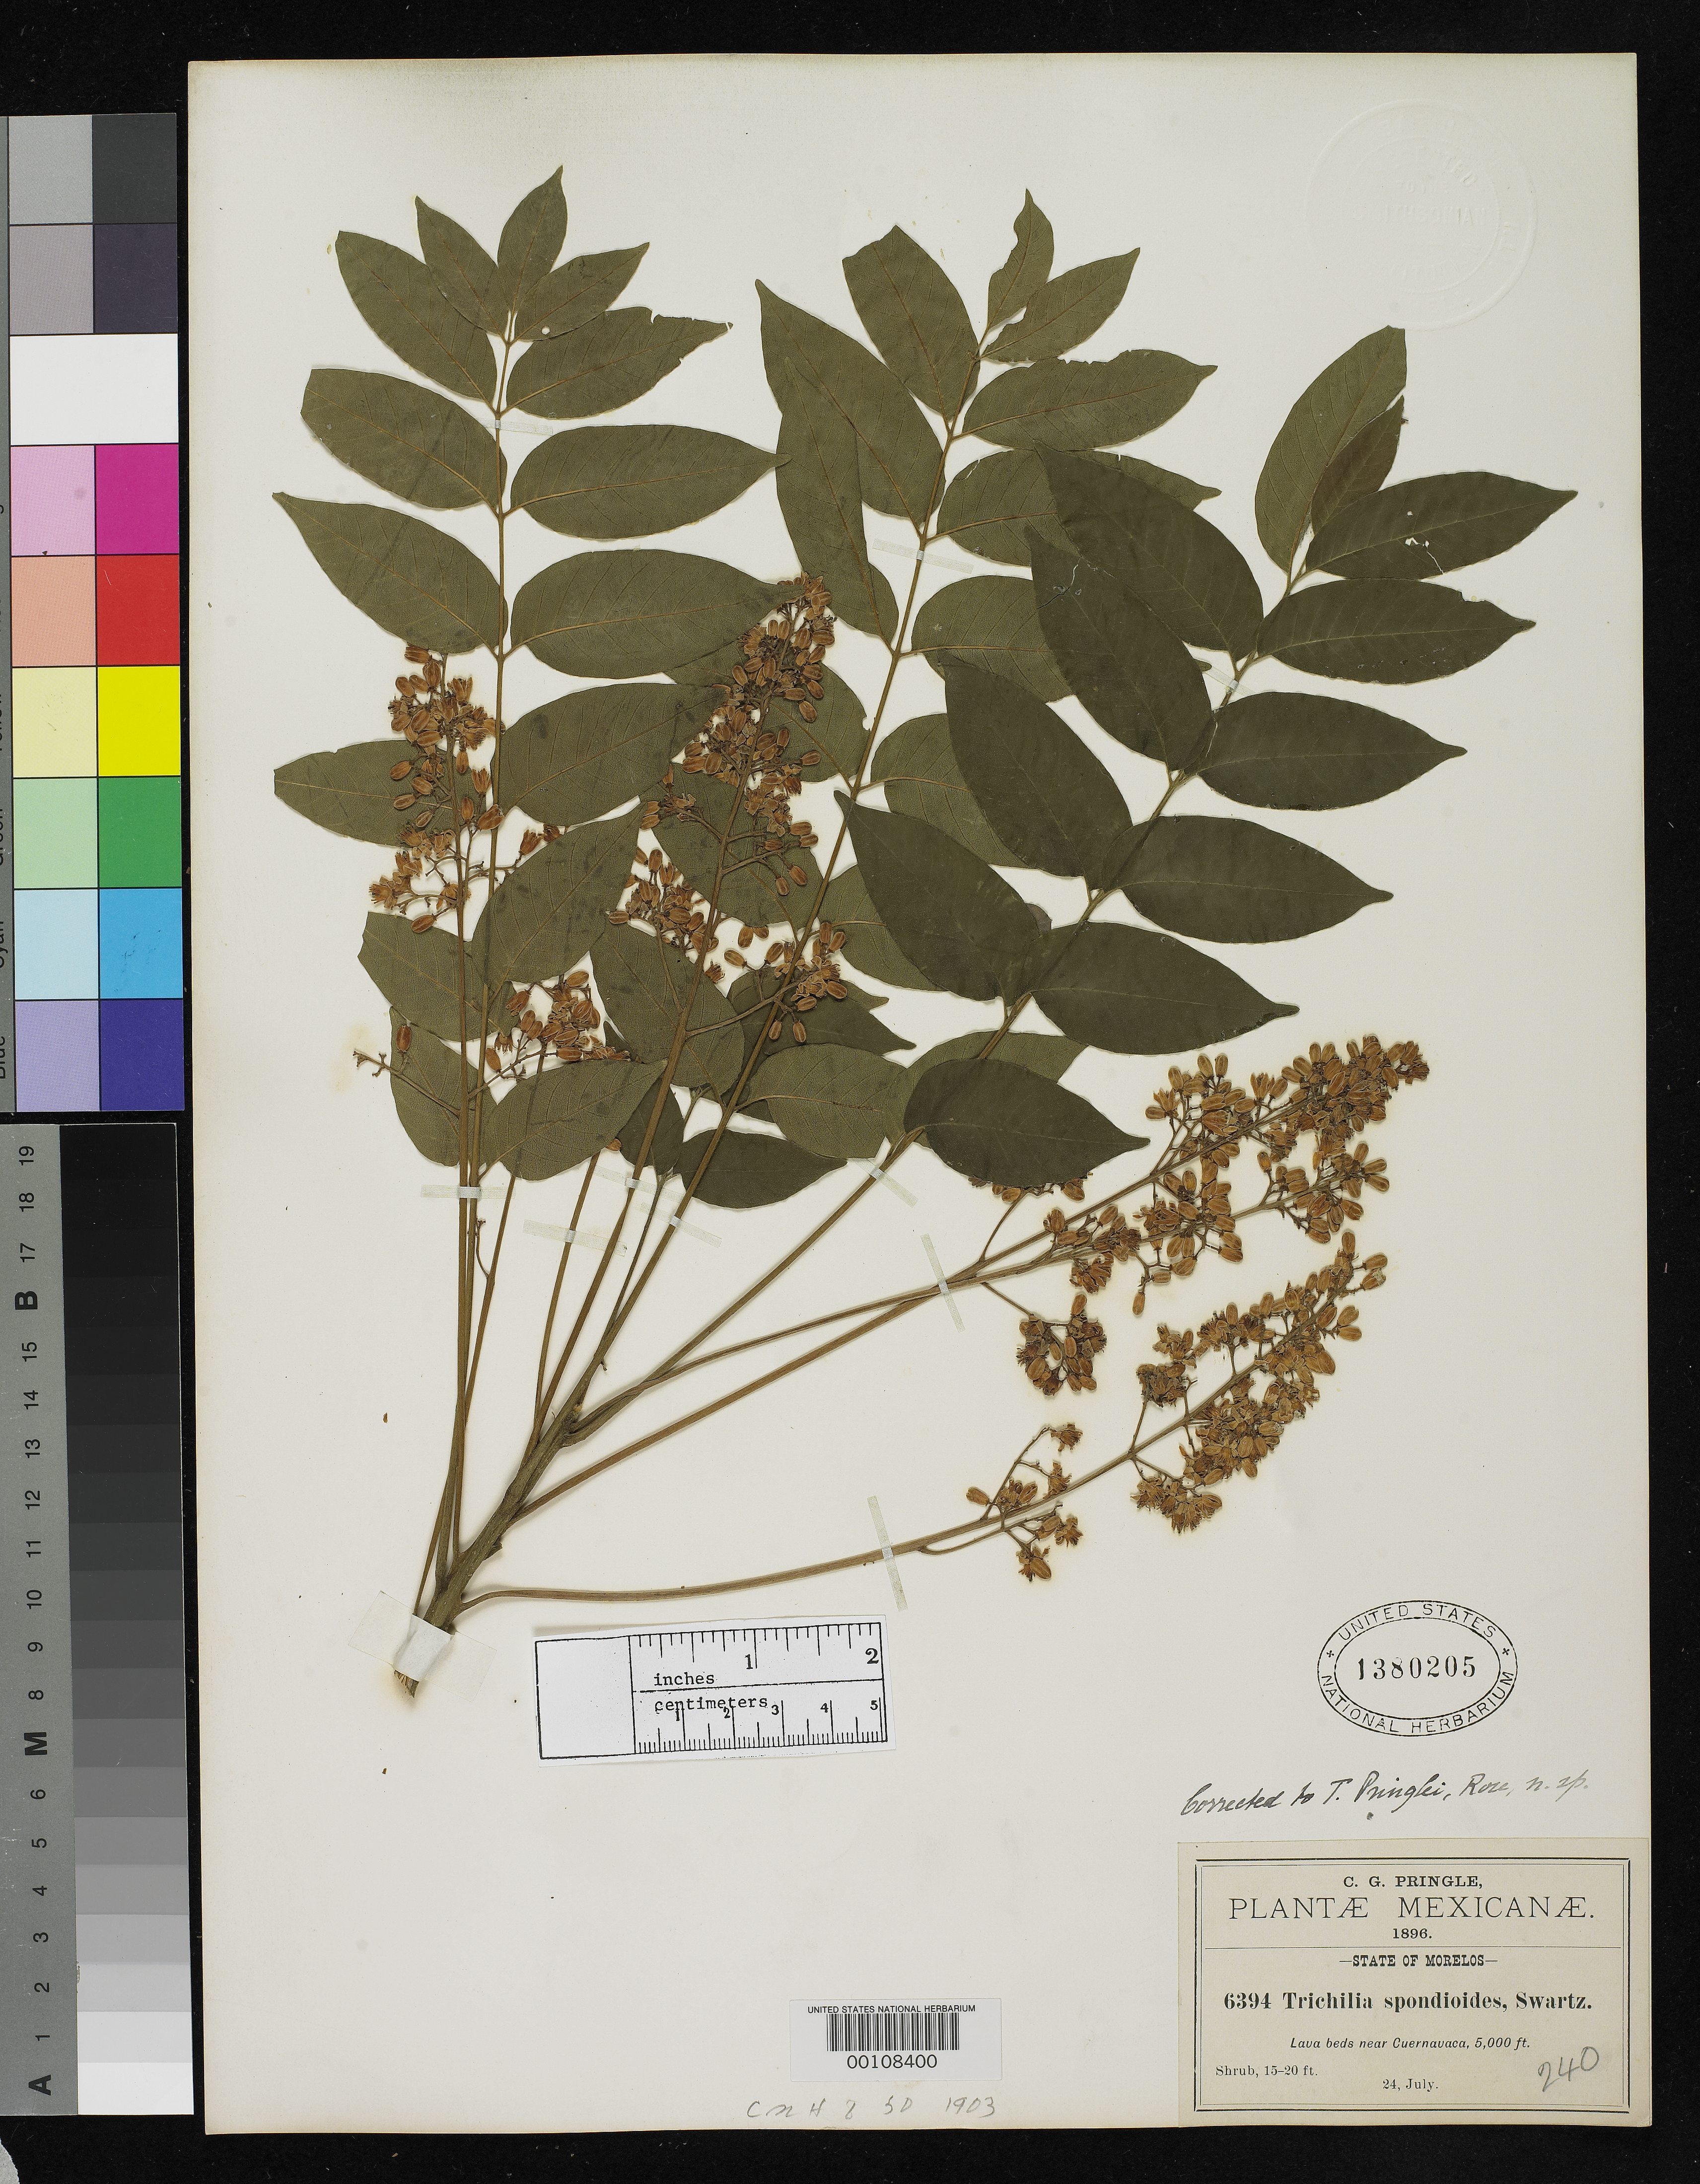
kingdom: Plantae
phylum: Tracheophyta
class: Magnoliopsida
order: Sapindales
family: Meliaceae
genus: Trichilia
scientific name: Trichilia pringlei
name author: Rose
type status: Type Collection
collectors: C. G. Pringle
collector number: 6394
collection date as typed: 24 Jul 1896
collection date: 1896-07-24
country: Mexico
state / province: Morelos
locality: Near Cuernavaca, lava beds.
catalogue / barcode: US 1380205